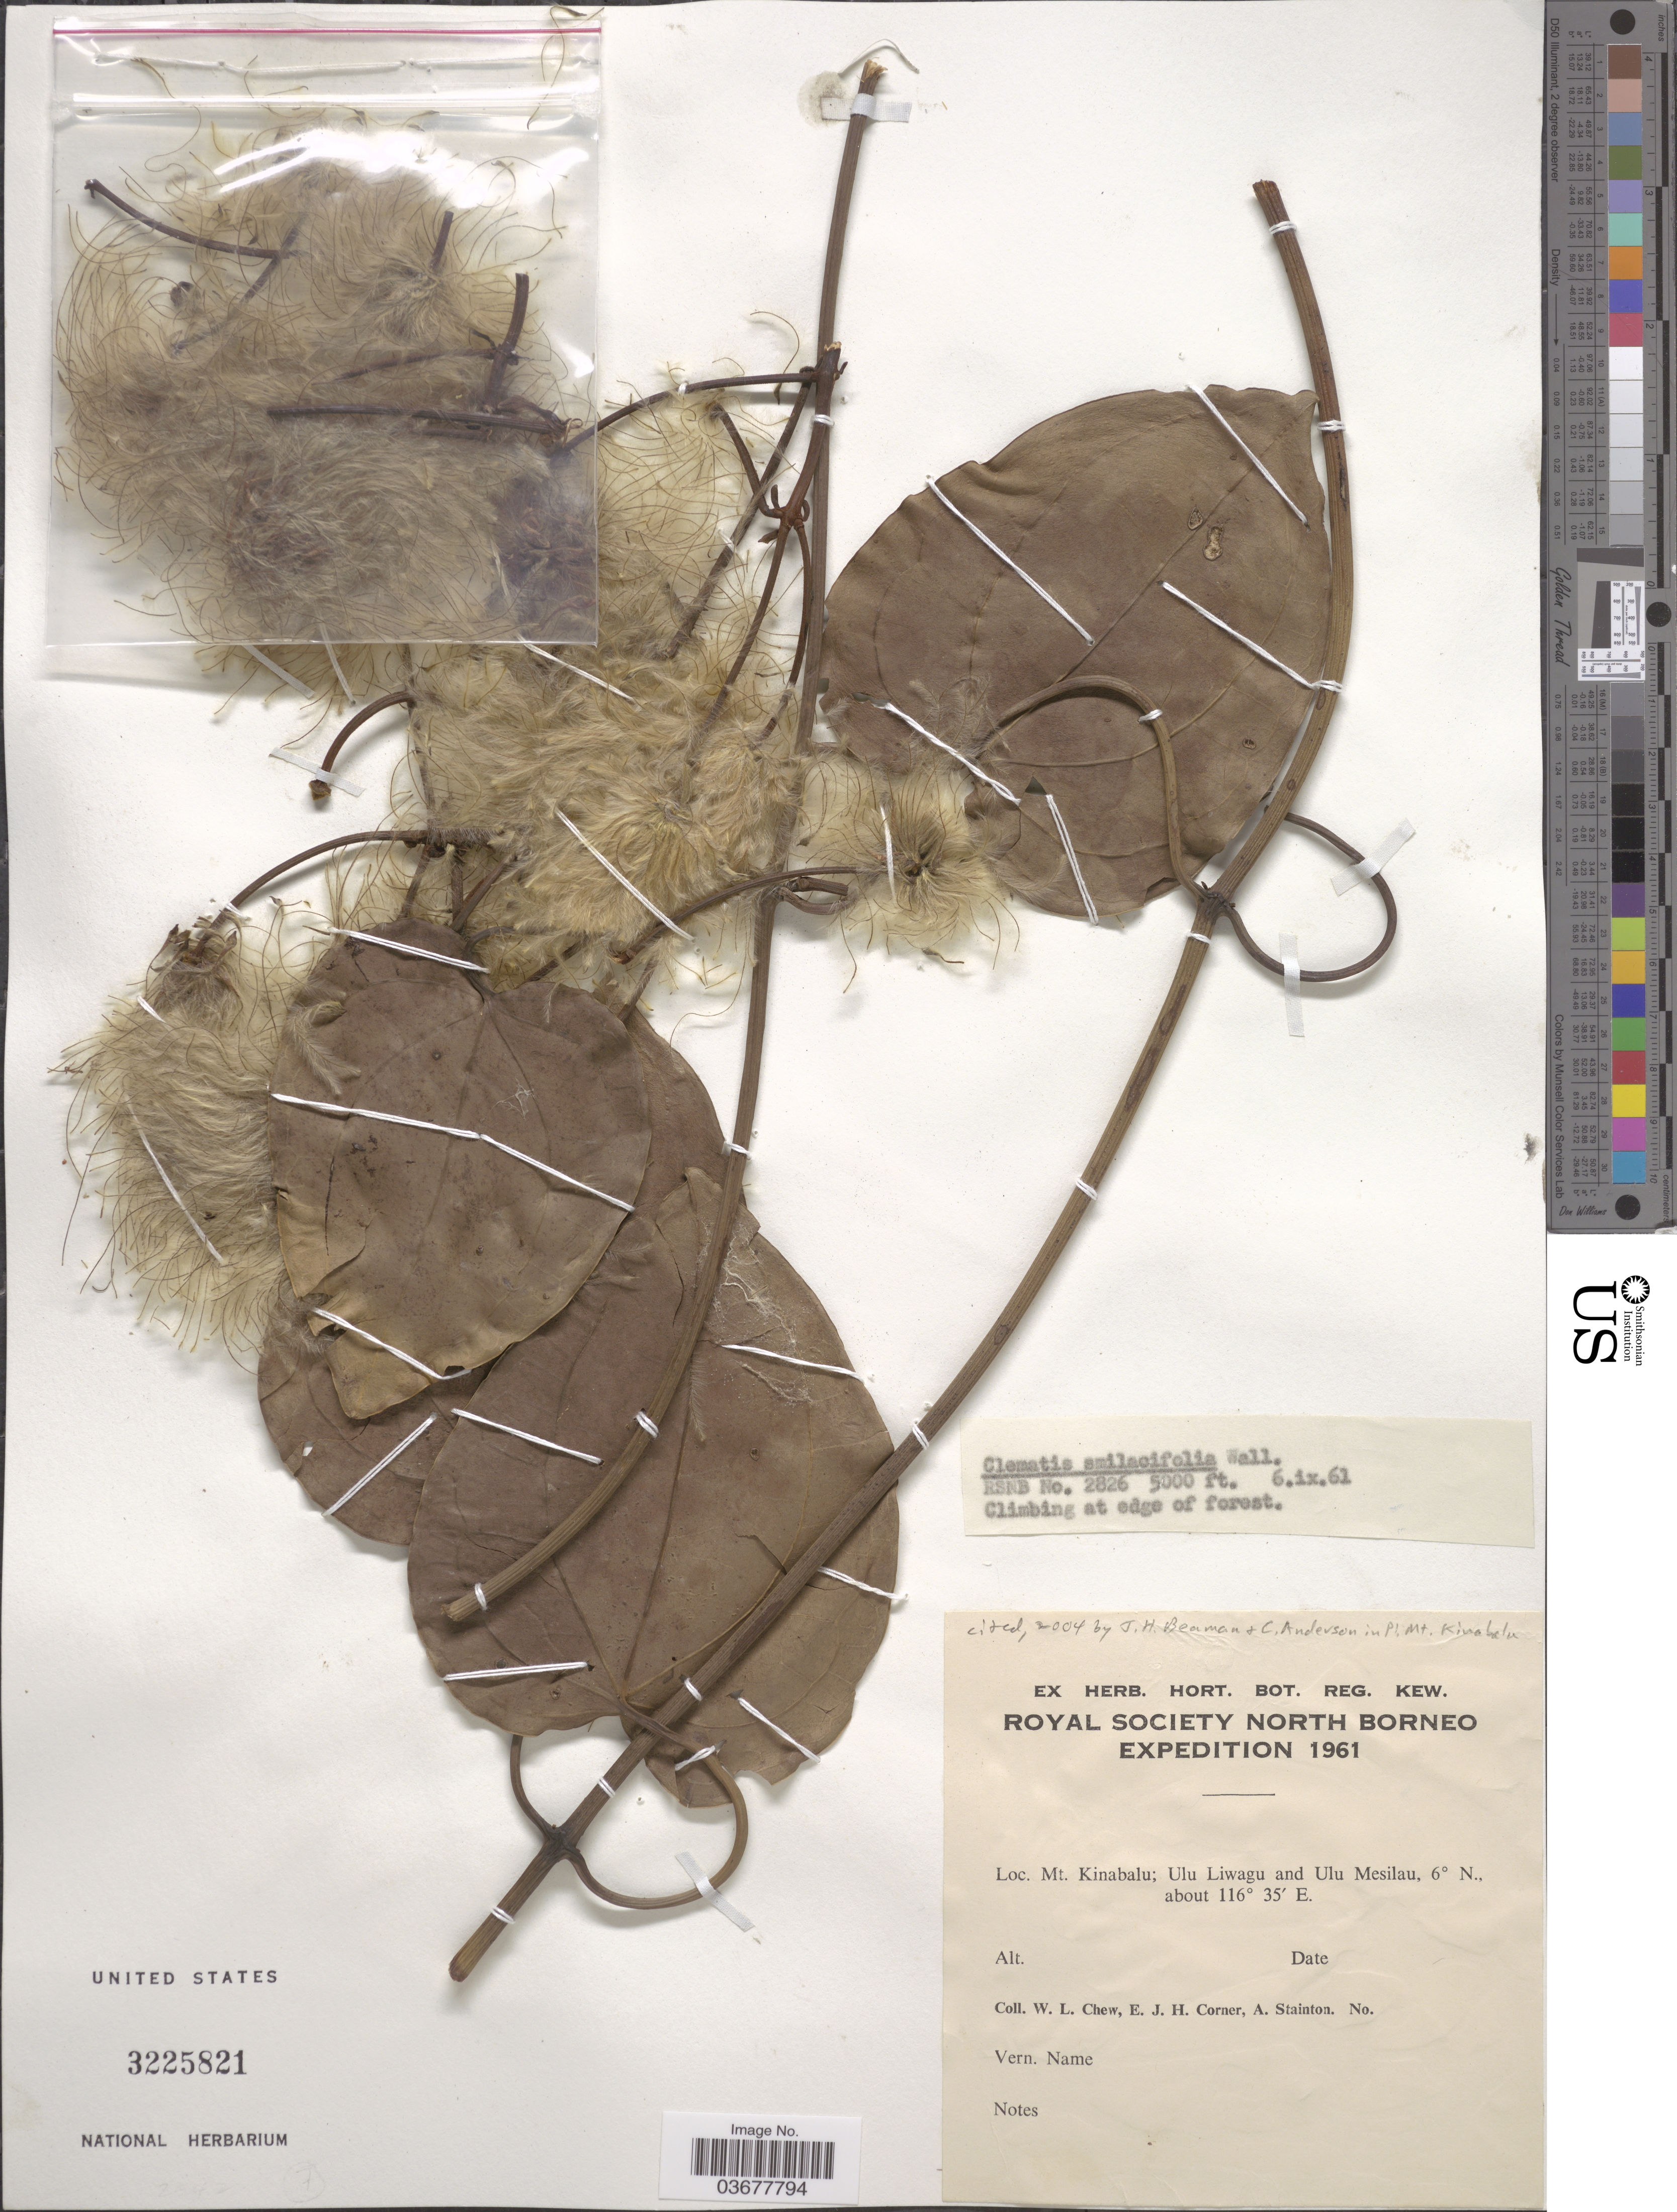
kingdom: Plantae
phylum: Tracheophyta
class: Magnoliopsida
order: Ranunculales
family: Ranunculaceae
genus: Clematis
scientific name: Clematis smilacifolia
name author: Wall.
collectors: W. Chew, E. Corner & A. Stainton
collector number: RSNB2826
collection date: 1961-09-06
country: Malaysia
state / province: Sabah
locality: Mt. Kinabalu; Ulu Liwagu and Ulu Mesilau.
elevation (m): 1524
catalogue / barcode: US 3225821